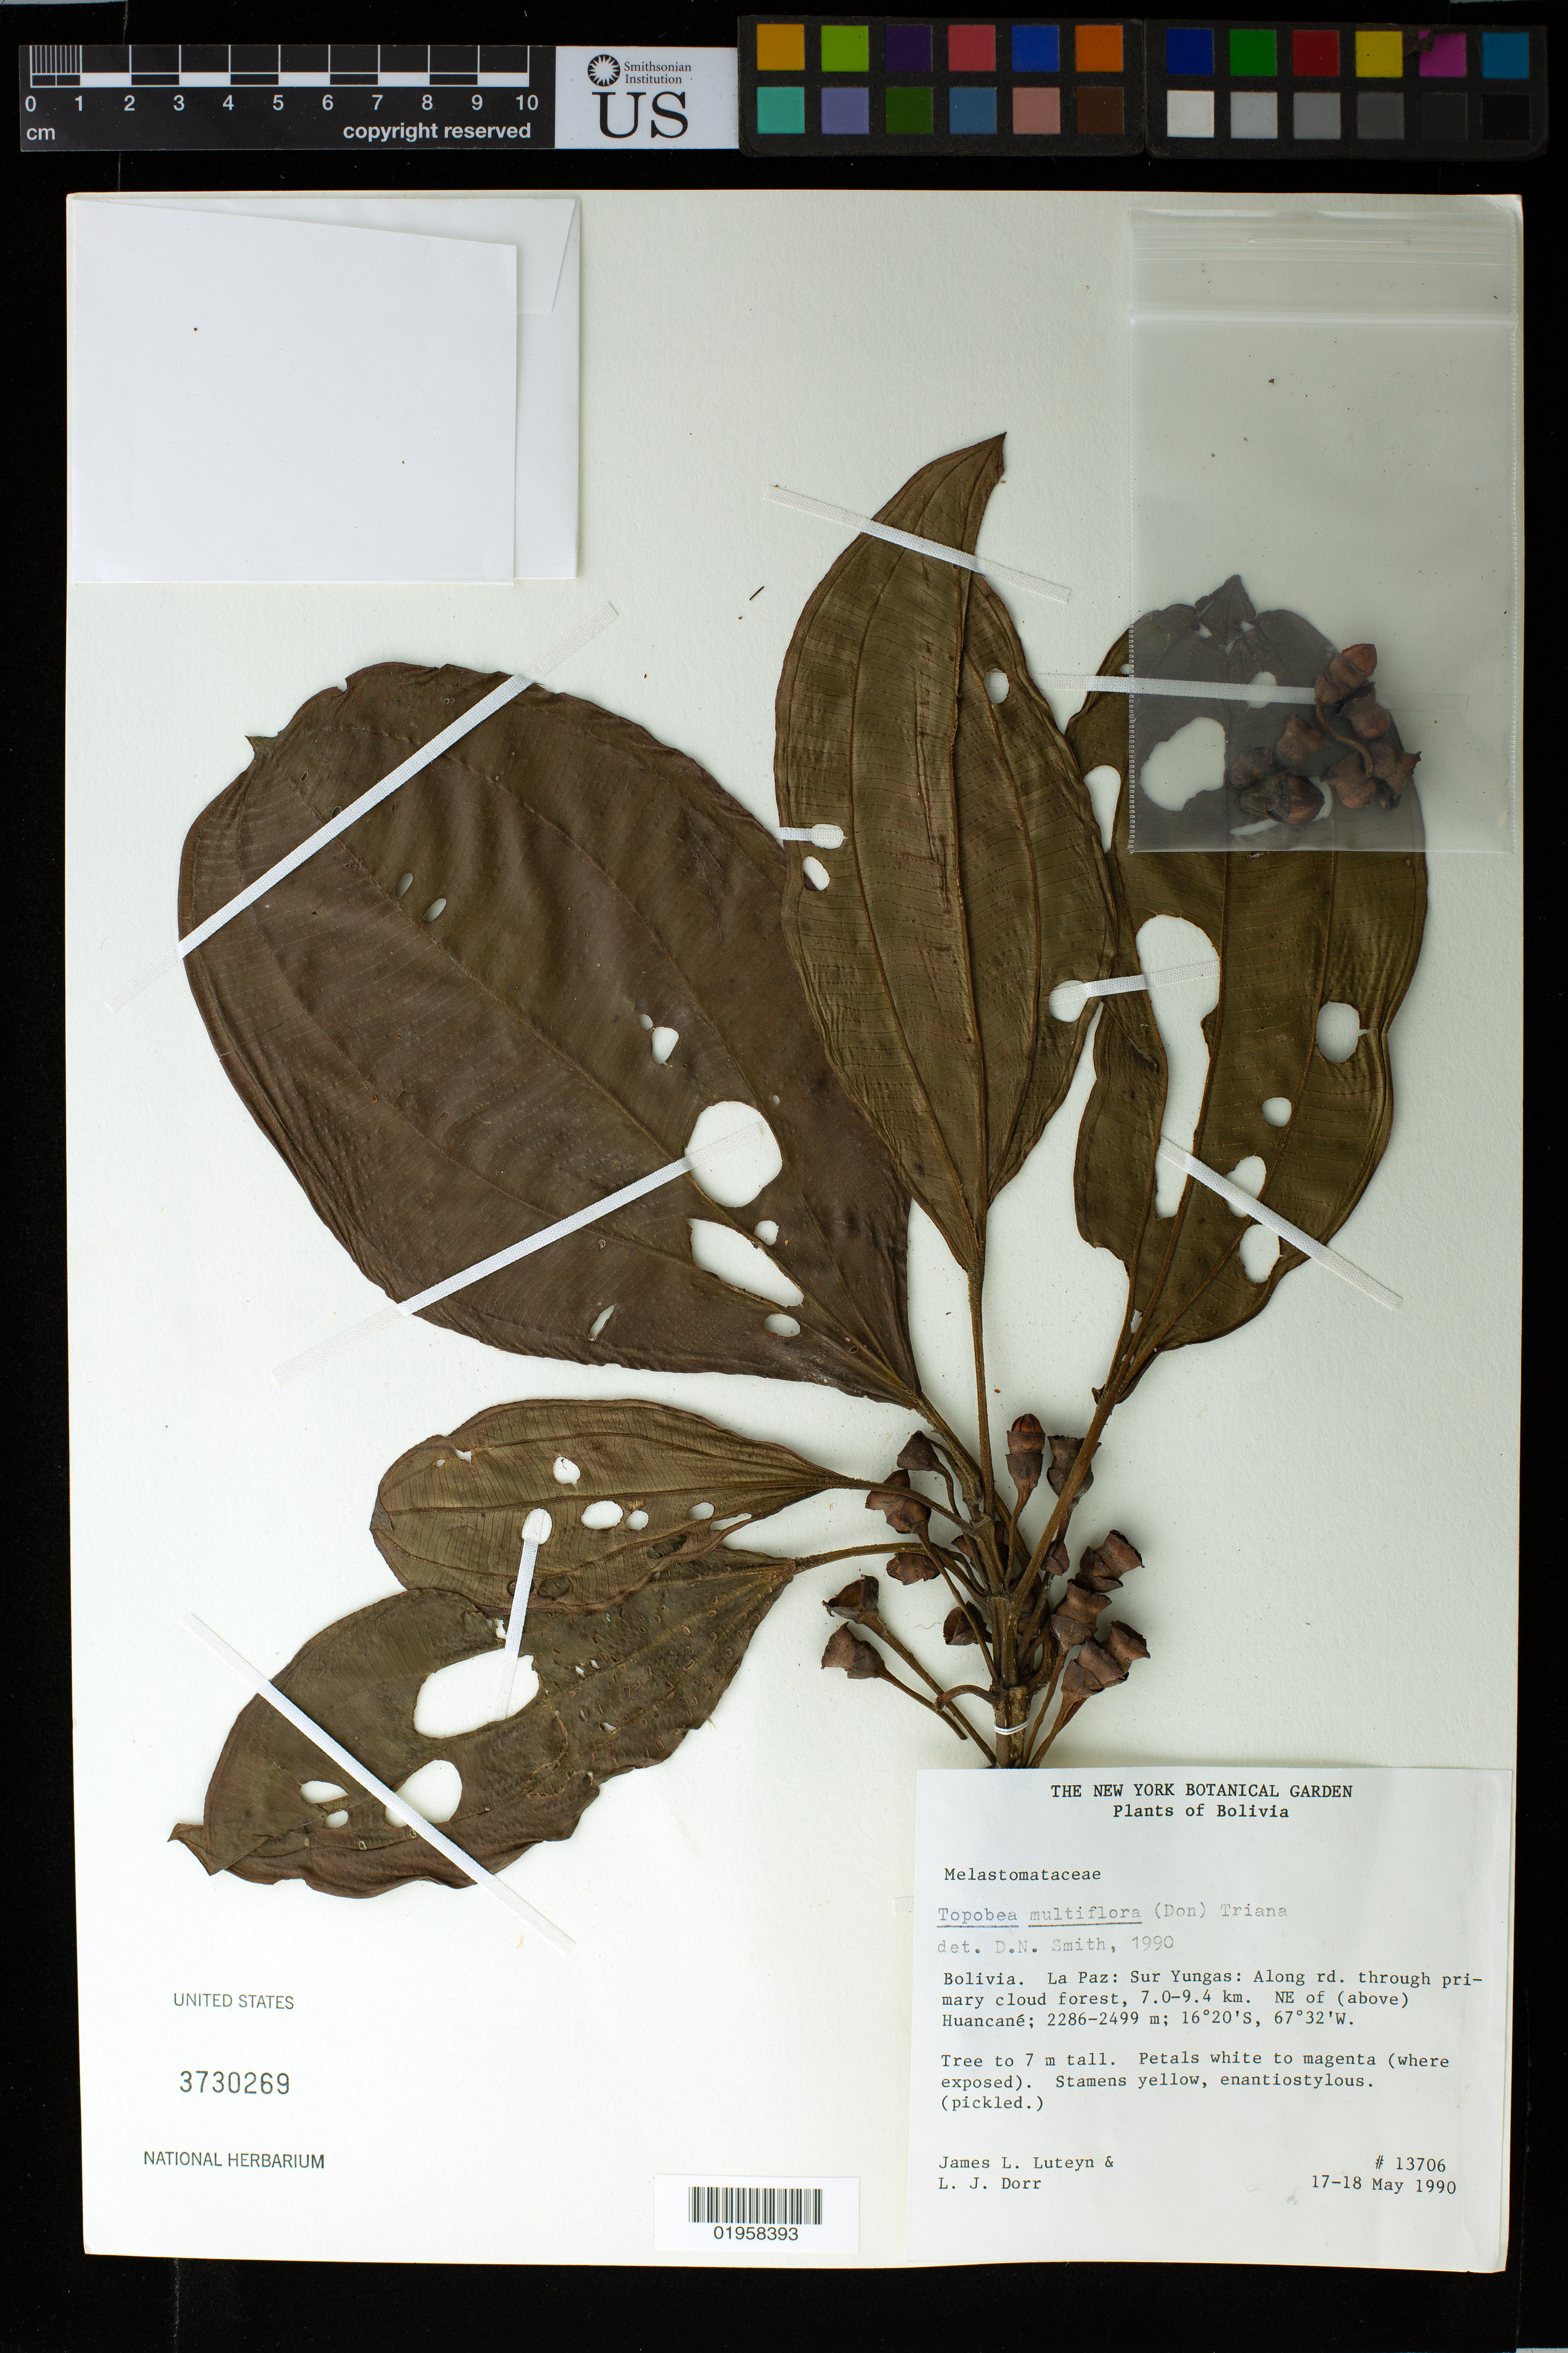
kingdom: Plantae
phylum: Tracheophyta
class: Magnoliopsida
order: Myrtales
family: Melastomataceae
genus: Topobea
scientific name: Topobea multiflora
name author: (D. Don) Triana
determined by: Smith, D. N.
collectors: J. L. Luteyn & L. J. Dorr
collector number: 13706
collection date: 1990-05-17/1990-05-18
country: Bolivia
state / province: La Paz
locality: Sur Yungas. Along rd. through primary cloud forest, 7.0-9.4 km NE of (above) Huancané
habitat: Along road through primary cloud forest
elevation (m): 2286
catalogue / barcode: US 3730269